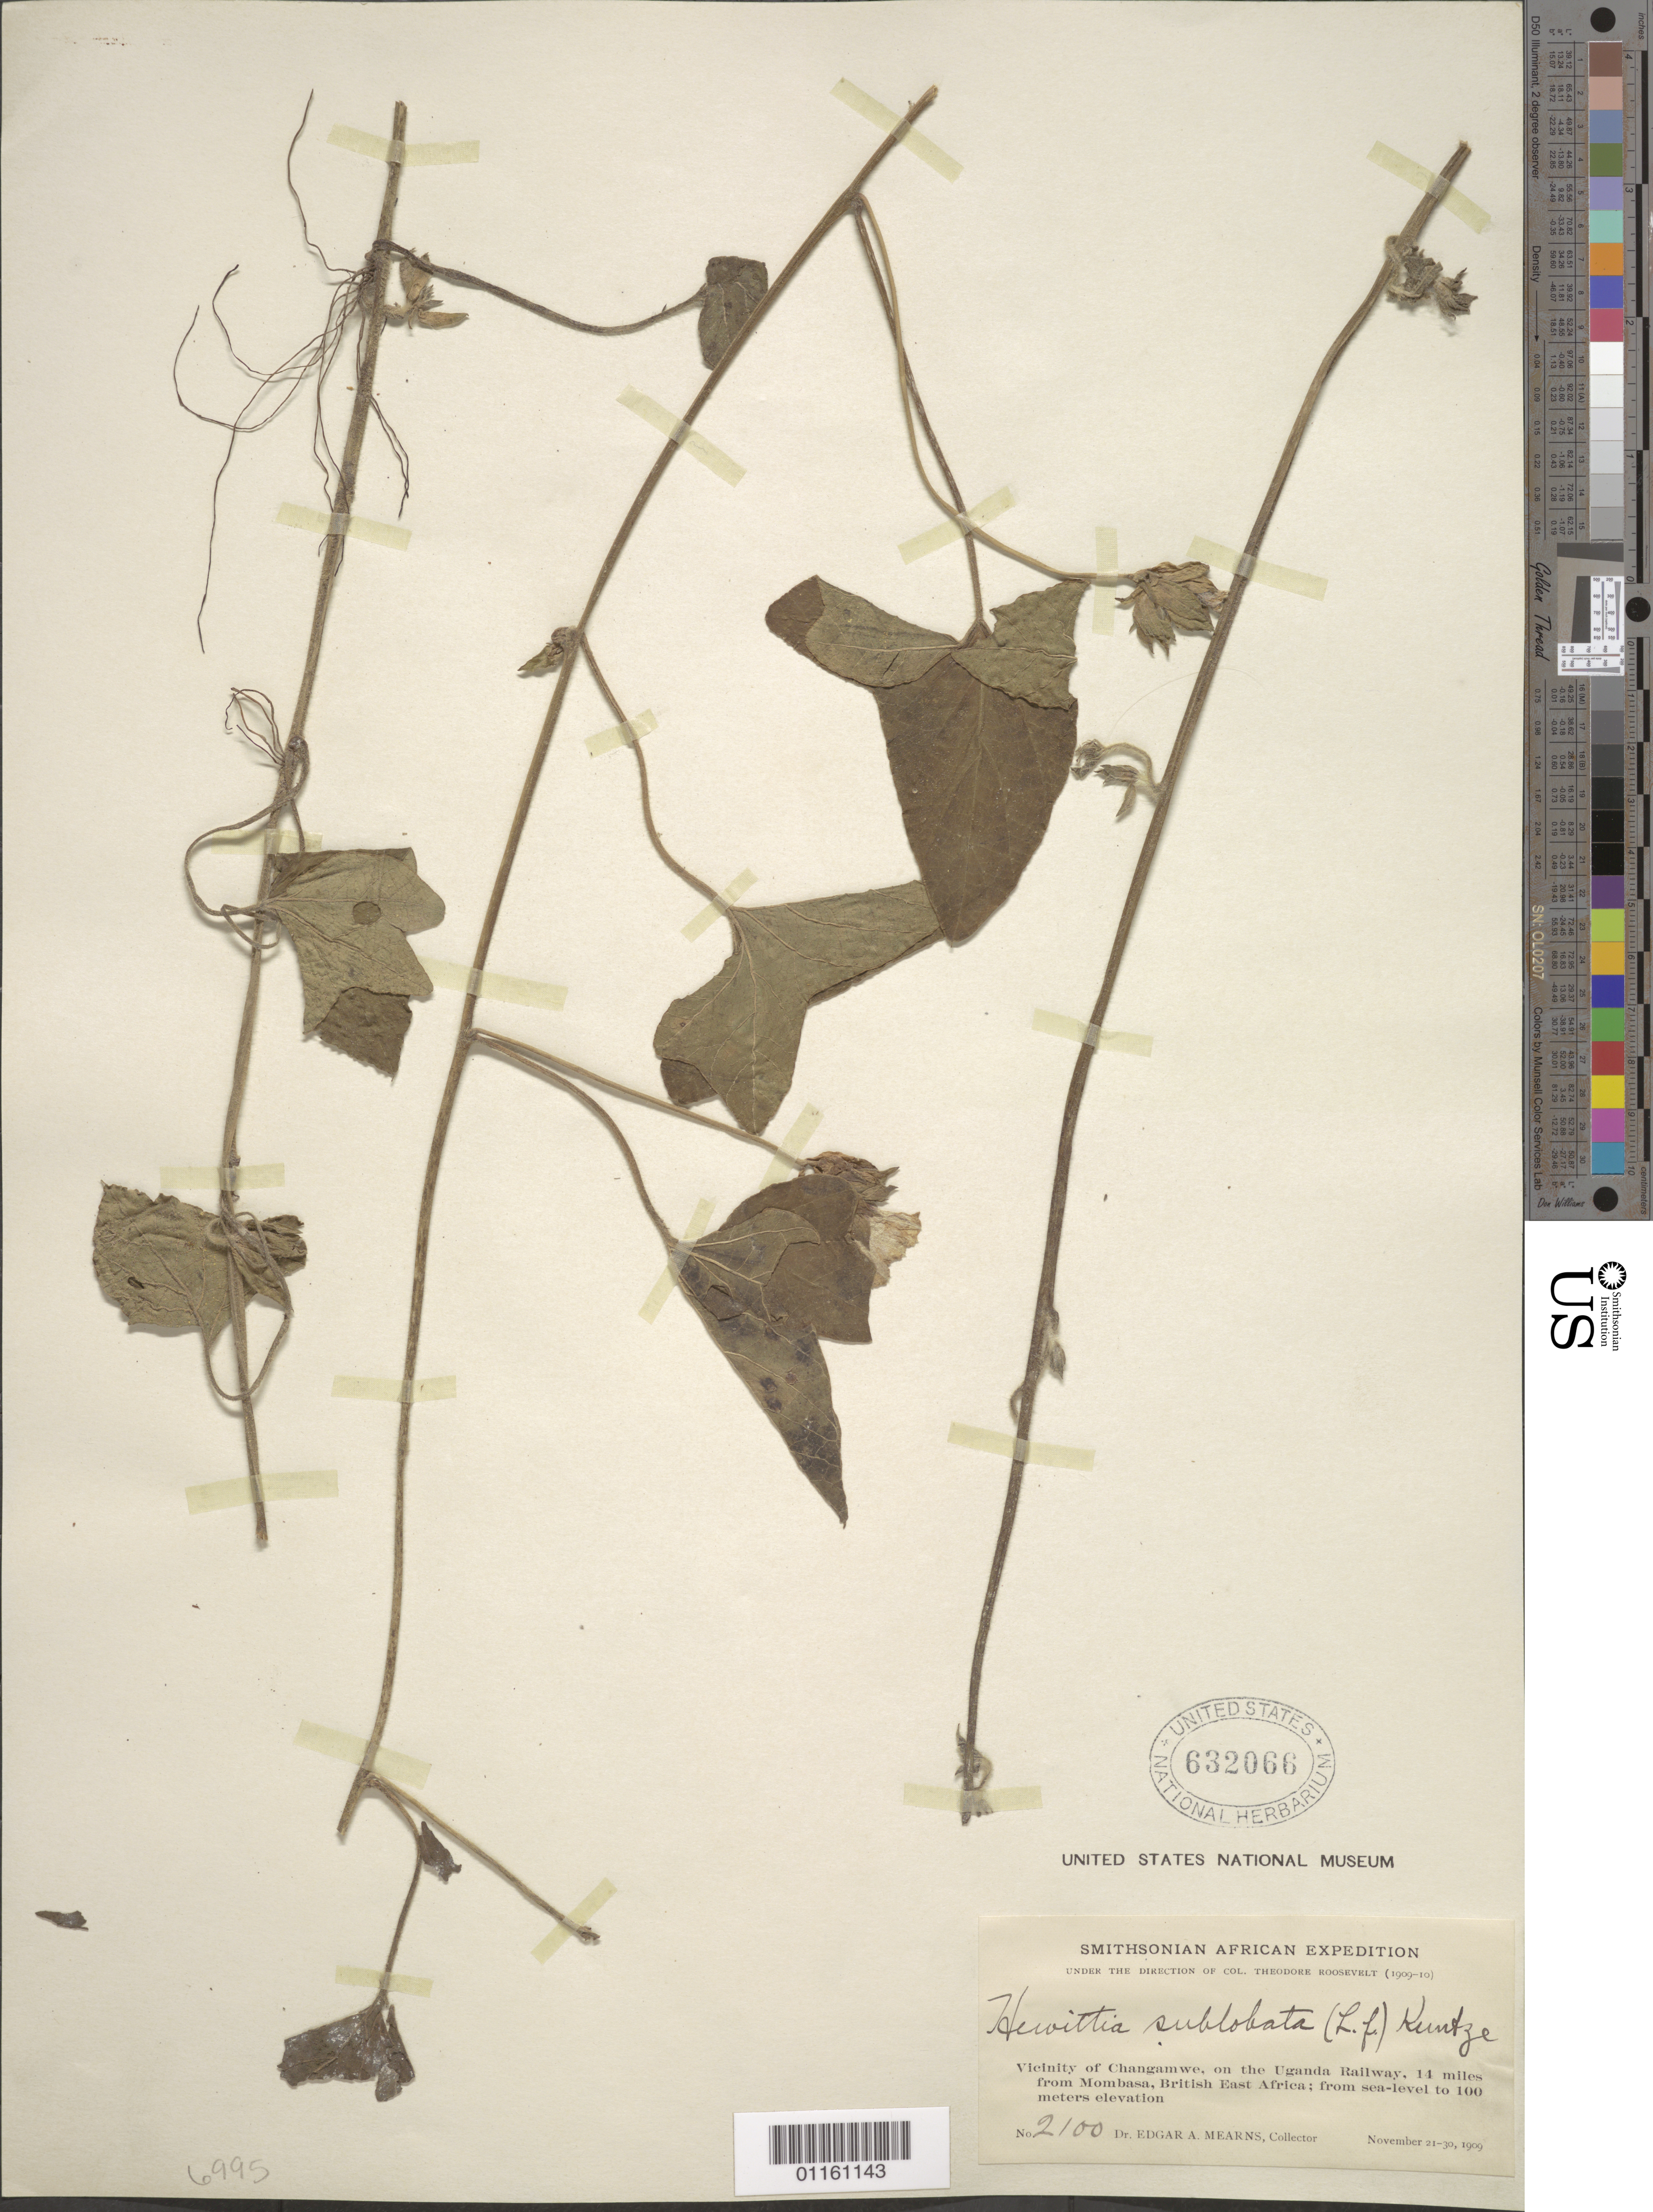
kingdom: Plantae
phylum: Tracheophyta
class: Magnoliopsida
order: Solanales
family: Convolvulaceae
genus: Hewittia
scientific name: Hewittia sublobata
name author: (L. f.) Kuntze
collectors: E. A. Mearns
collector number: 2100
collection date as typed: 21 Nov 1909 to 30 Nov 1909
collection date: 1909-11-21/1909-11-30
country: Kenya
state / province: Mombasa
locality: Vicinity of Changamwe, on the Uganda Railway, 14 miles from Mombasa.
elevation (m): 0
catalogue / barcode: US 6320066